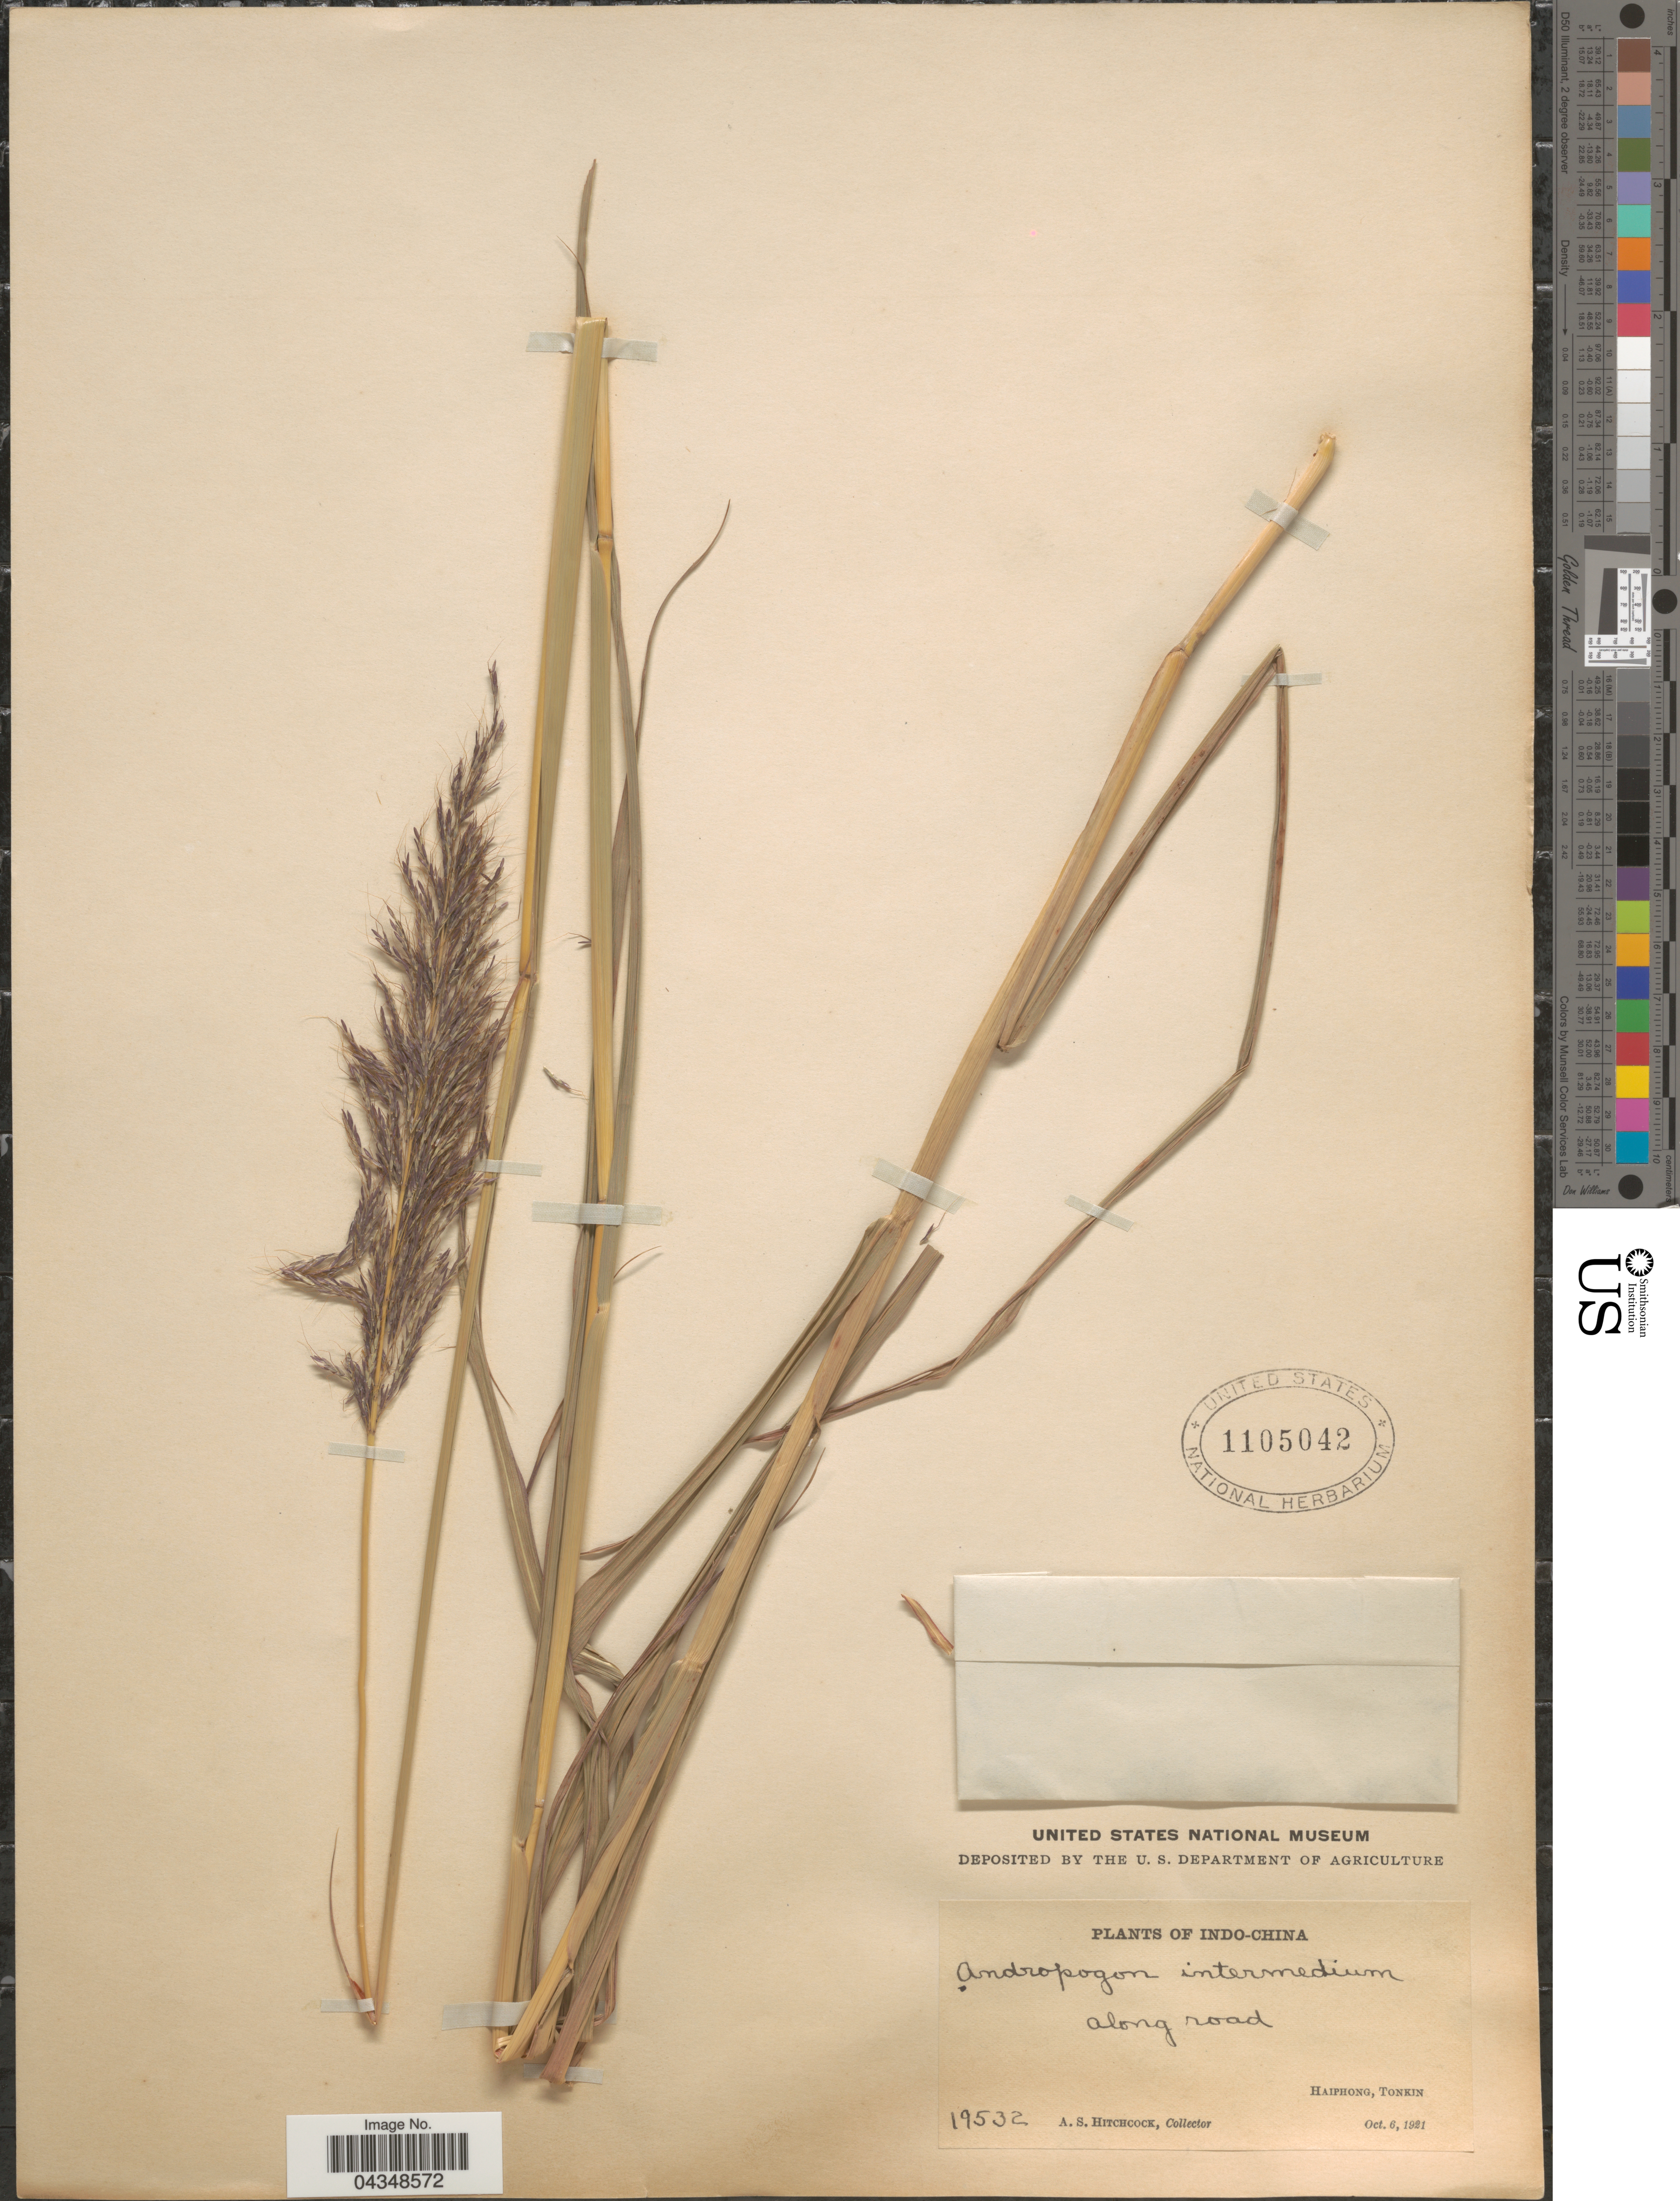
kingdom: Plantae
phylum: Tracheophyta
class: Liliopsida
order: Poales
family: Poaceae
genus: Bothriochloa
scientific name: Bothriochloa bladhii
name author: (Retz.) S.T. Blake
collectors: A. S. Hitchcock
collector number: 19532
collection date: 1921-10-06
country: Vietnam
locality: Indo-China. Along road. Haipong, Tonkin.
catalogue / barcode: US 1105042